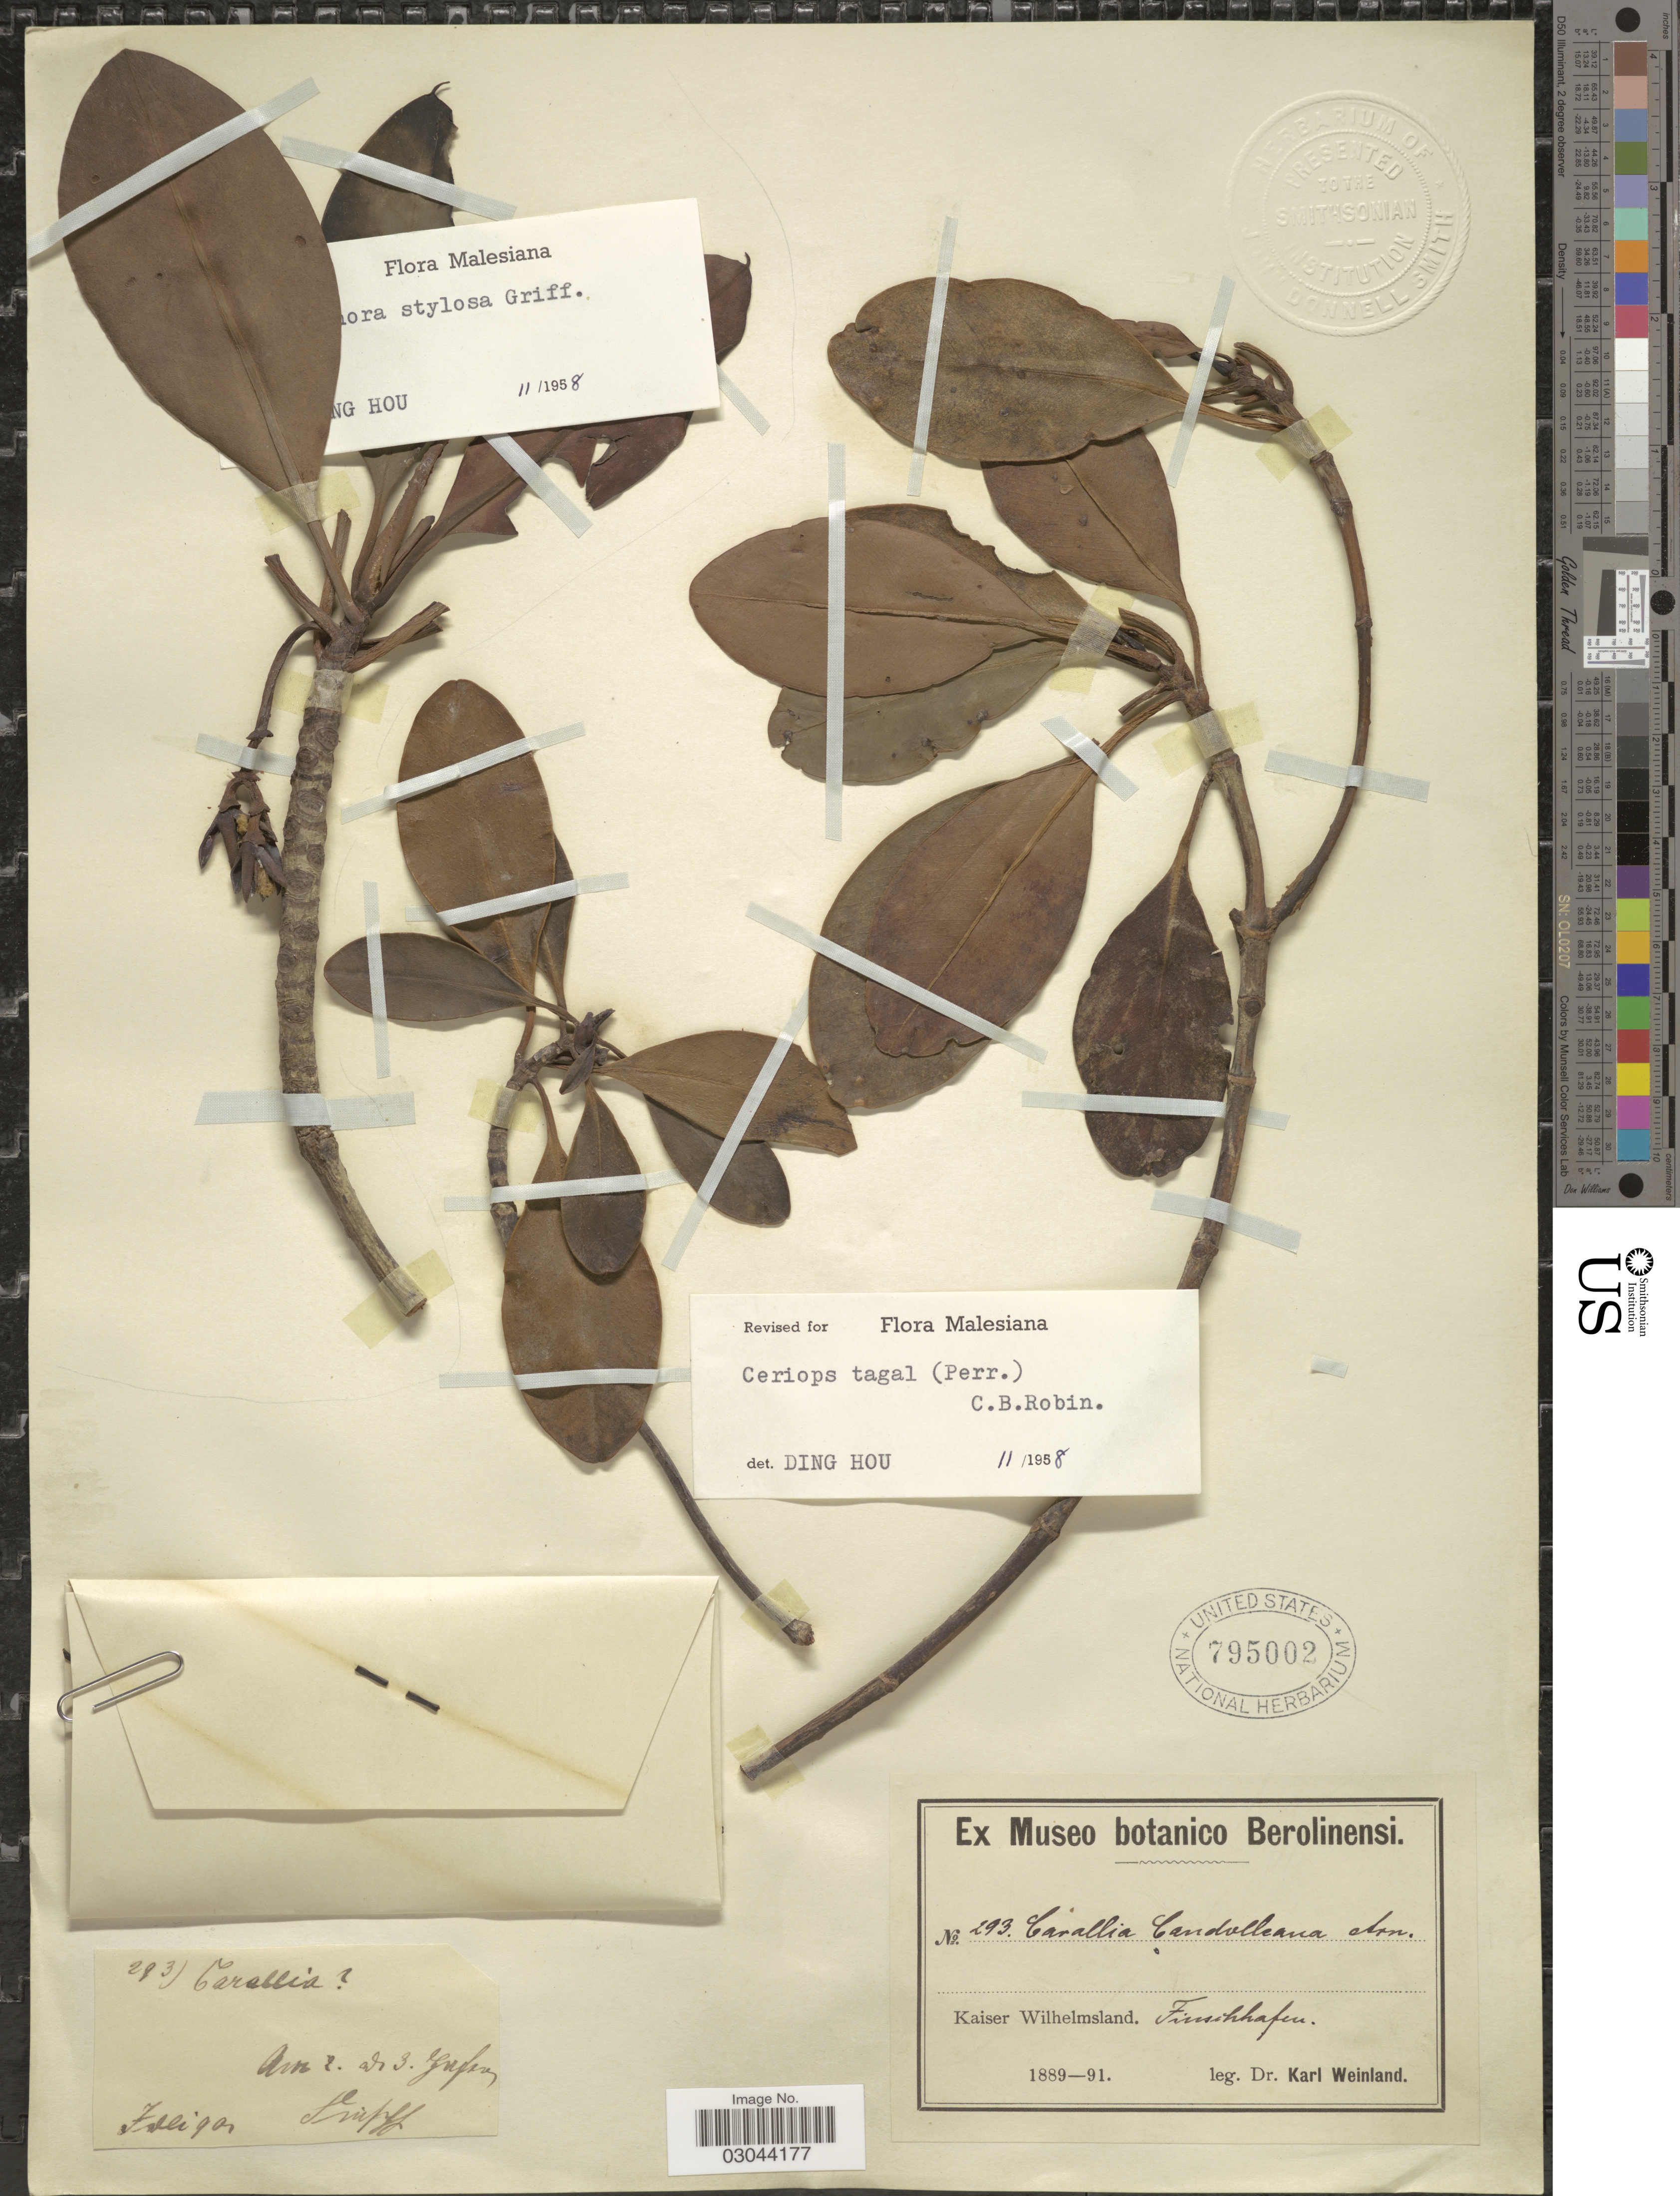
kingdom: Plantae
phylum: Tracheophyta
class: Magnoliopsida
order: Malpighiales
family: Rhizophoraceae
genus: Ceriops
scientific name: Ceriops tagal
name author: (Perr.) C.B. Rob.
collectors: K. Weinland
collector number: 293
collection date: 1889/1891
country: Papua New Guinea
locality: Kaiser Wilhelmsland. Finschhafen.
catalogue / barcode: US 795002